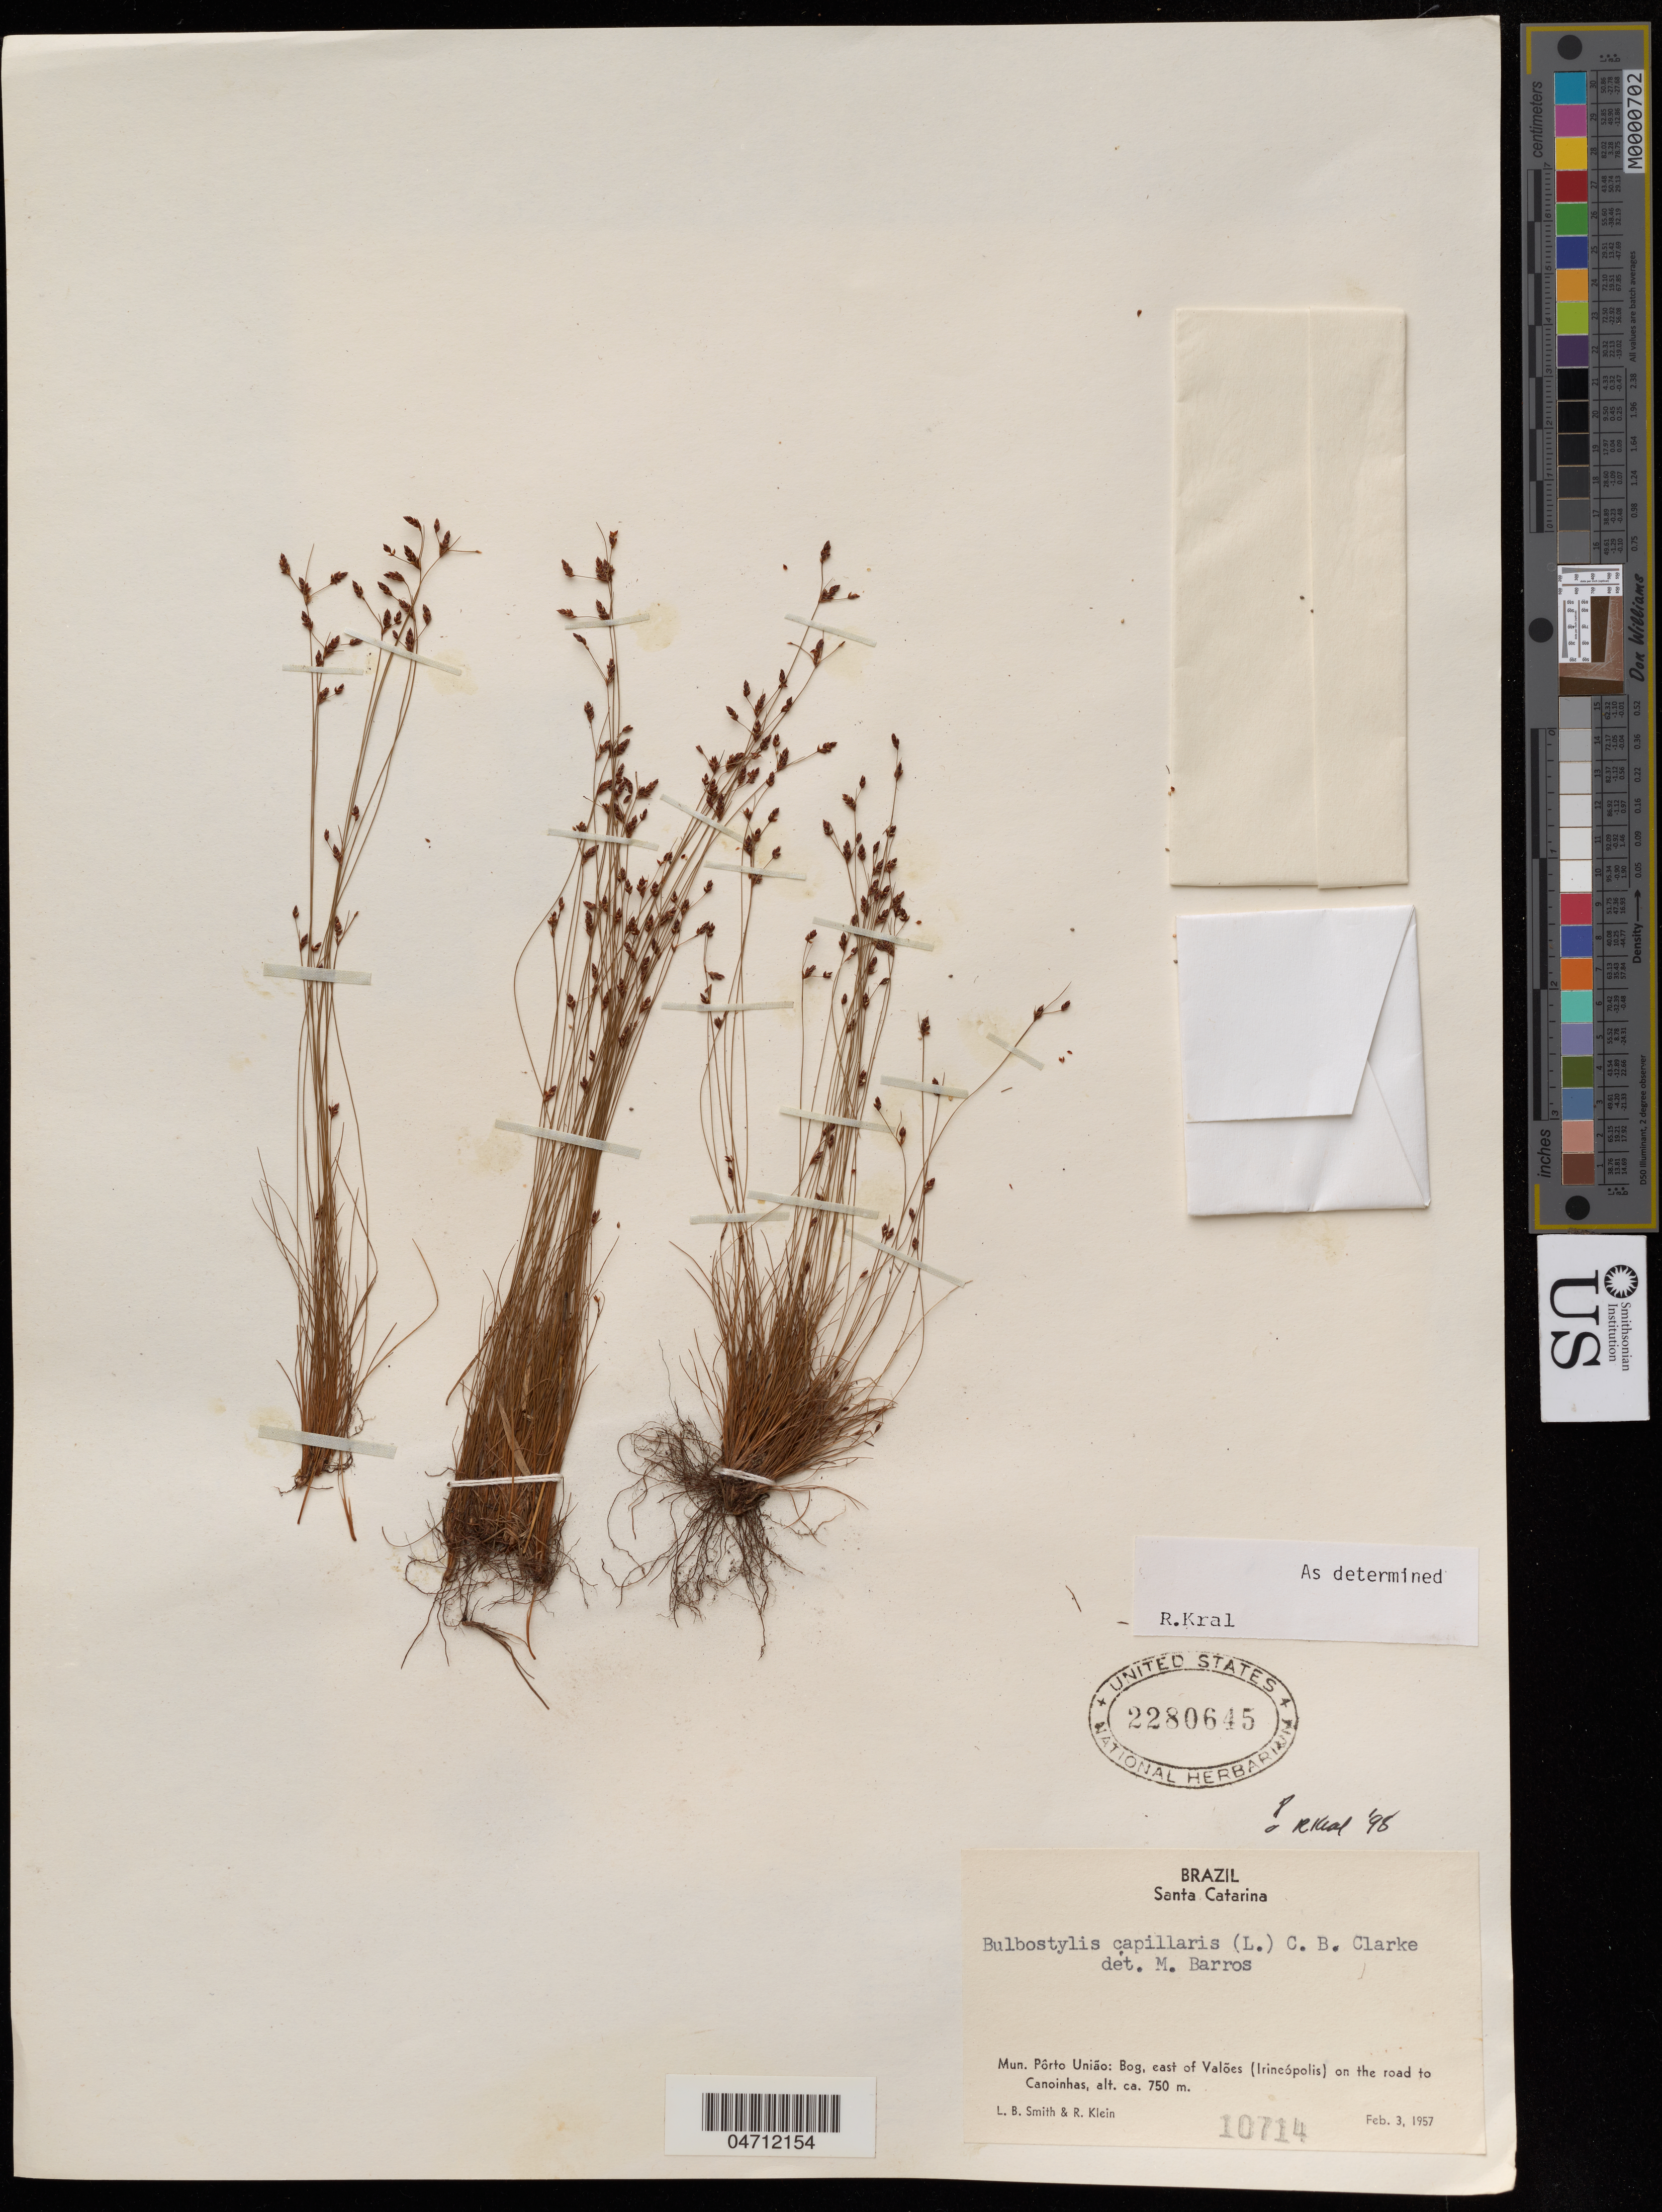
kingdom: Plantae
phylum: Tracheophyta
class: Liliopsida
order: Poales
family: Cyperaceae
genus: Bulbostylis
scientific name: Bulbostylis capillaris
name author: (L.) Kunth ex C.B. Clarke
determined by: Kral, Robert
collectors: L. Smith & R. M. Klein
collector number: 10714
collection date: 1957-02-03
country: Brazil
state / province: Santa Catarina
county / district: Porto União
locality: E of Valoes ( Irineopolis ) on the road to Canoinhas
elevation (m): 750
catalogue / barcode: US 2280645